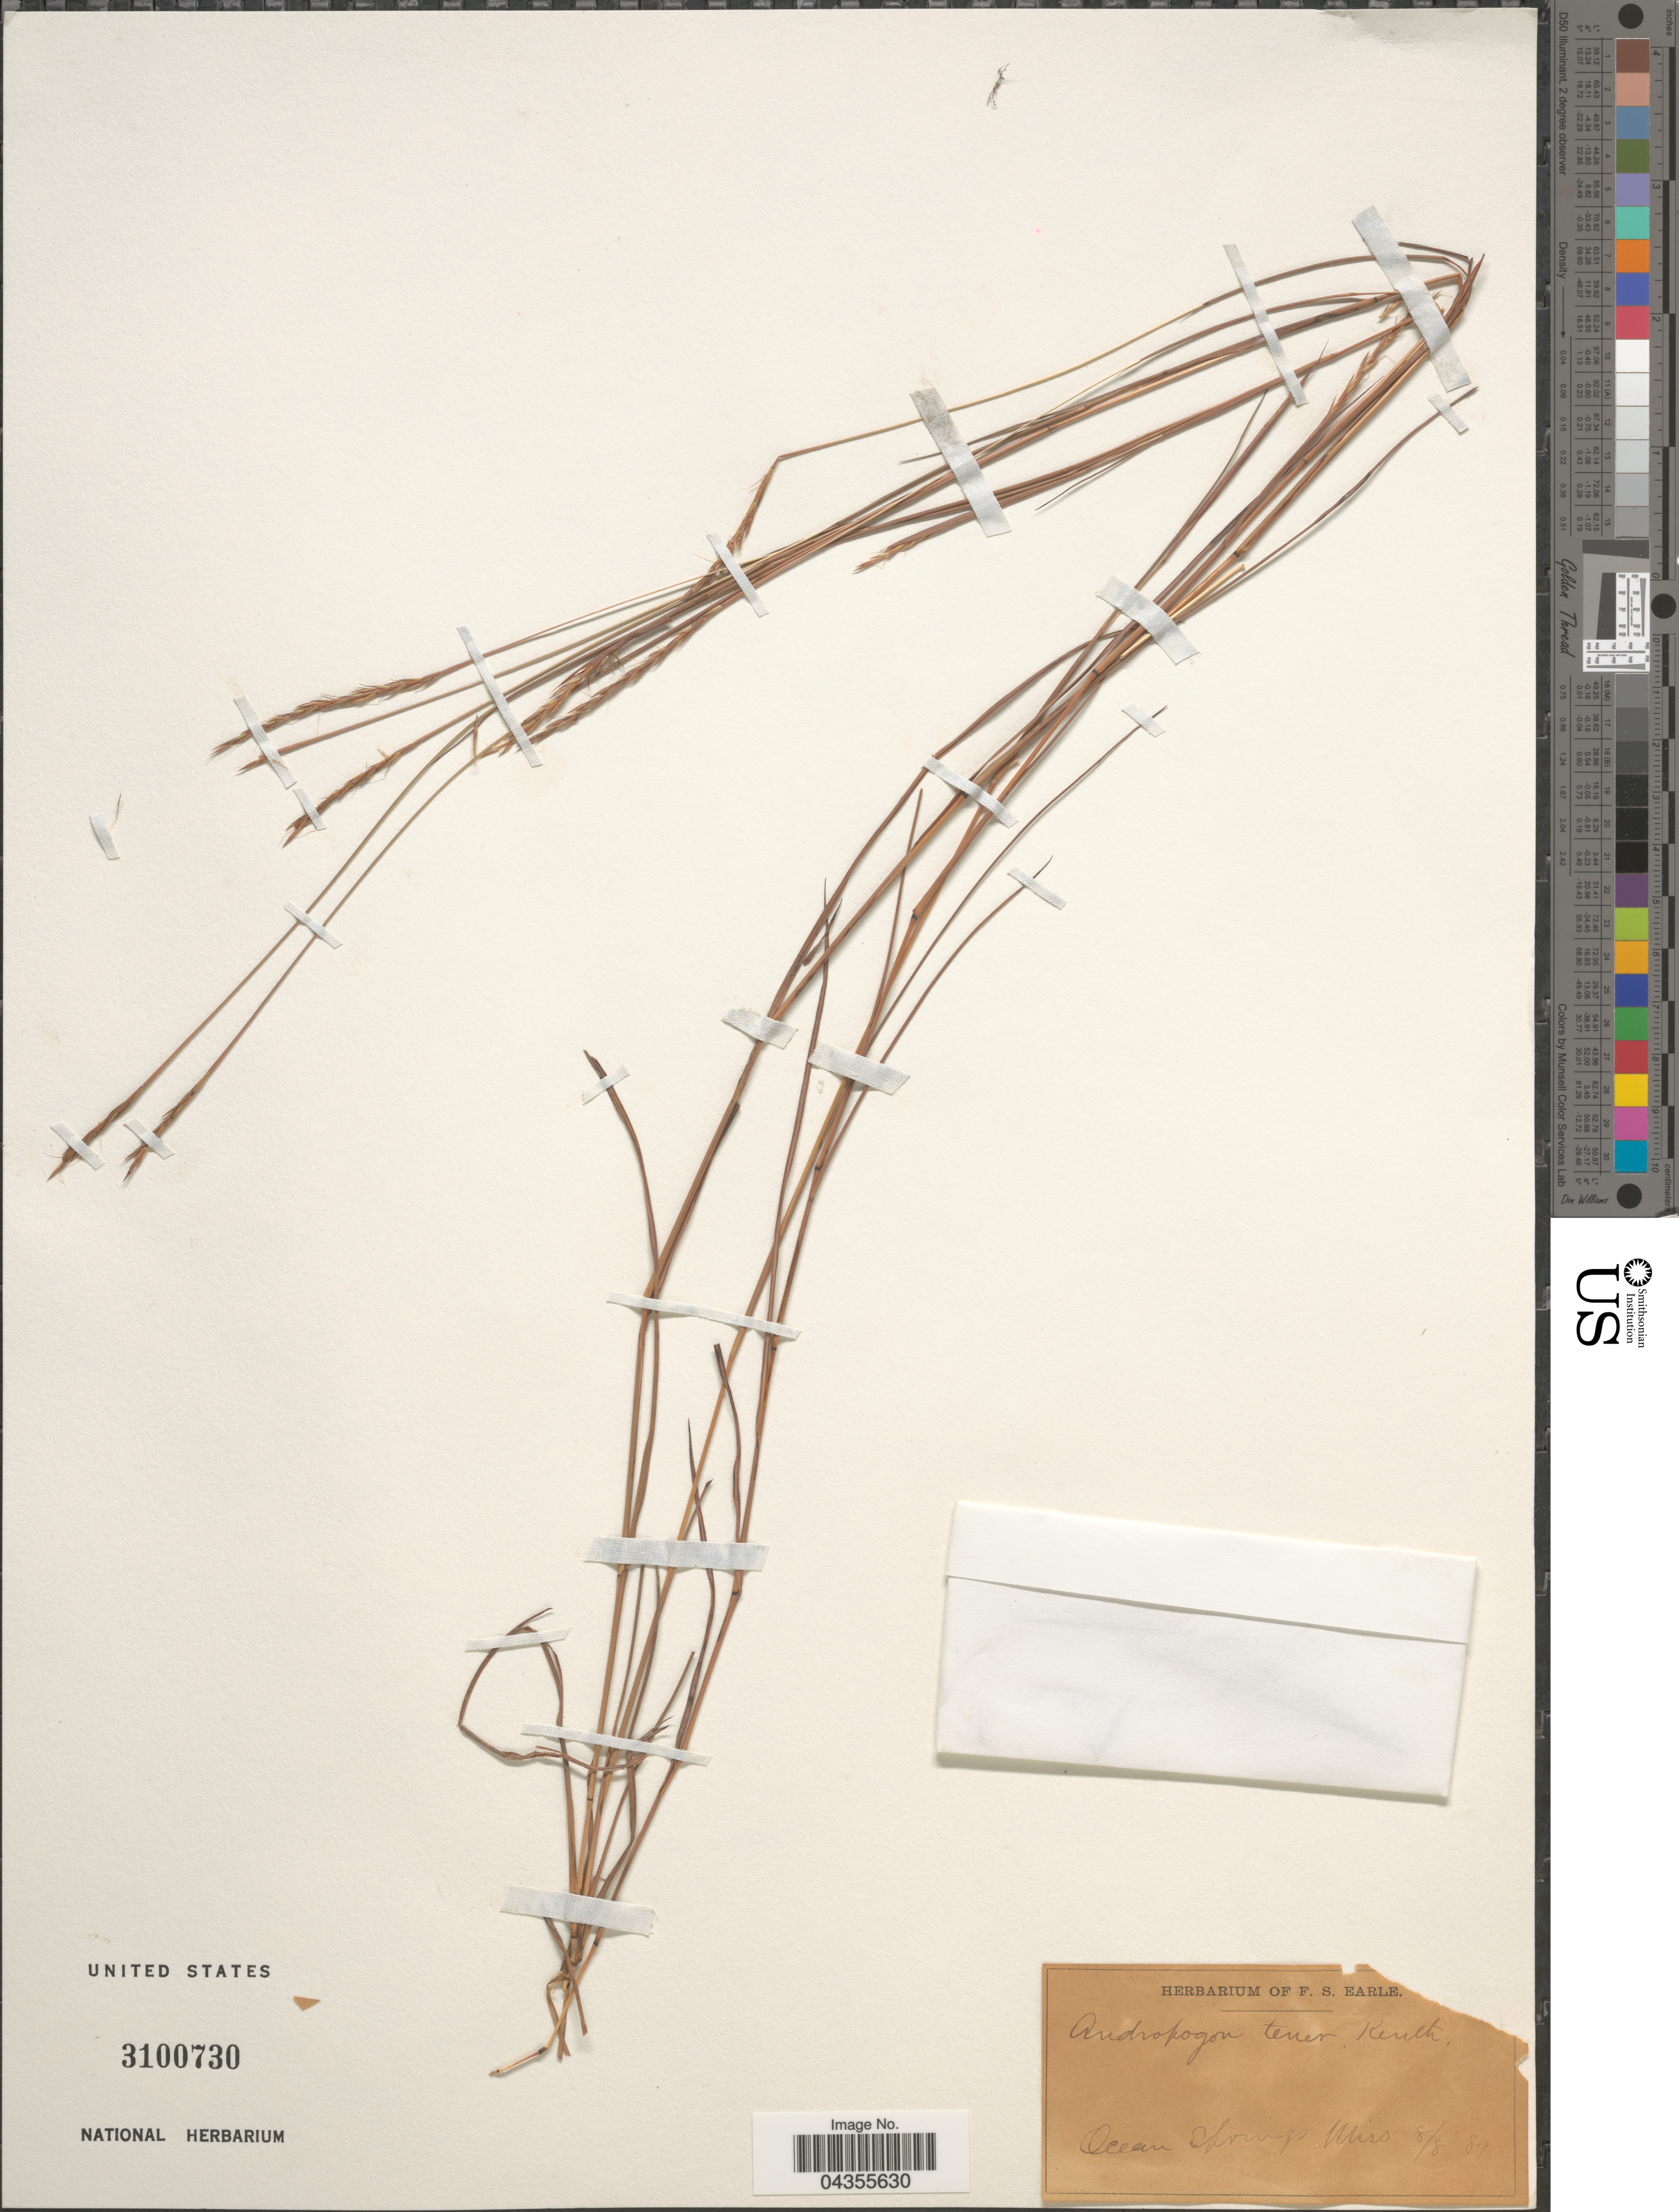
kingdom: Plantae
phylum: Tracheophyta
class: Liliopsida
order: Poales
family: Poaceae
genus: Schizachyrium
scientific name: Schizachyrium tenerum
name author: Nees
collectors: Ex herb. F. S. Earle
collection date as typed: Transcribed d/m/y: 8/8/89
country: United States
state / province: Mississippi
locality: Ocean Springs.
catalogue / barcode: US 3100730